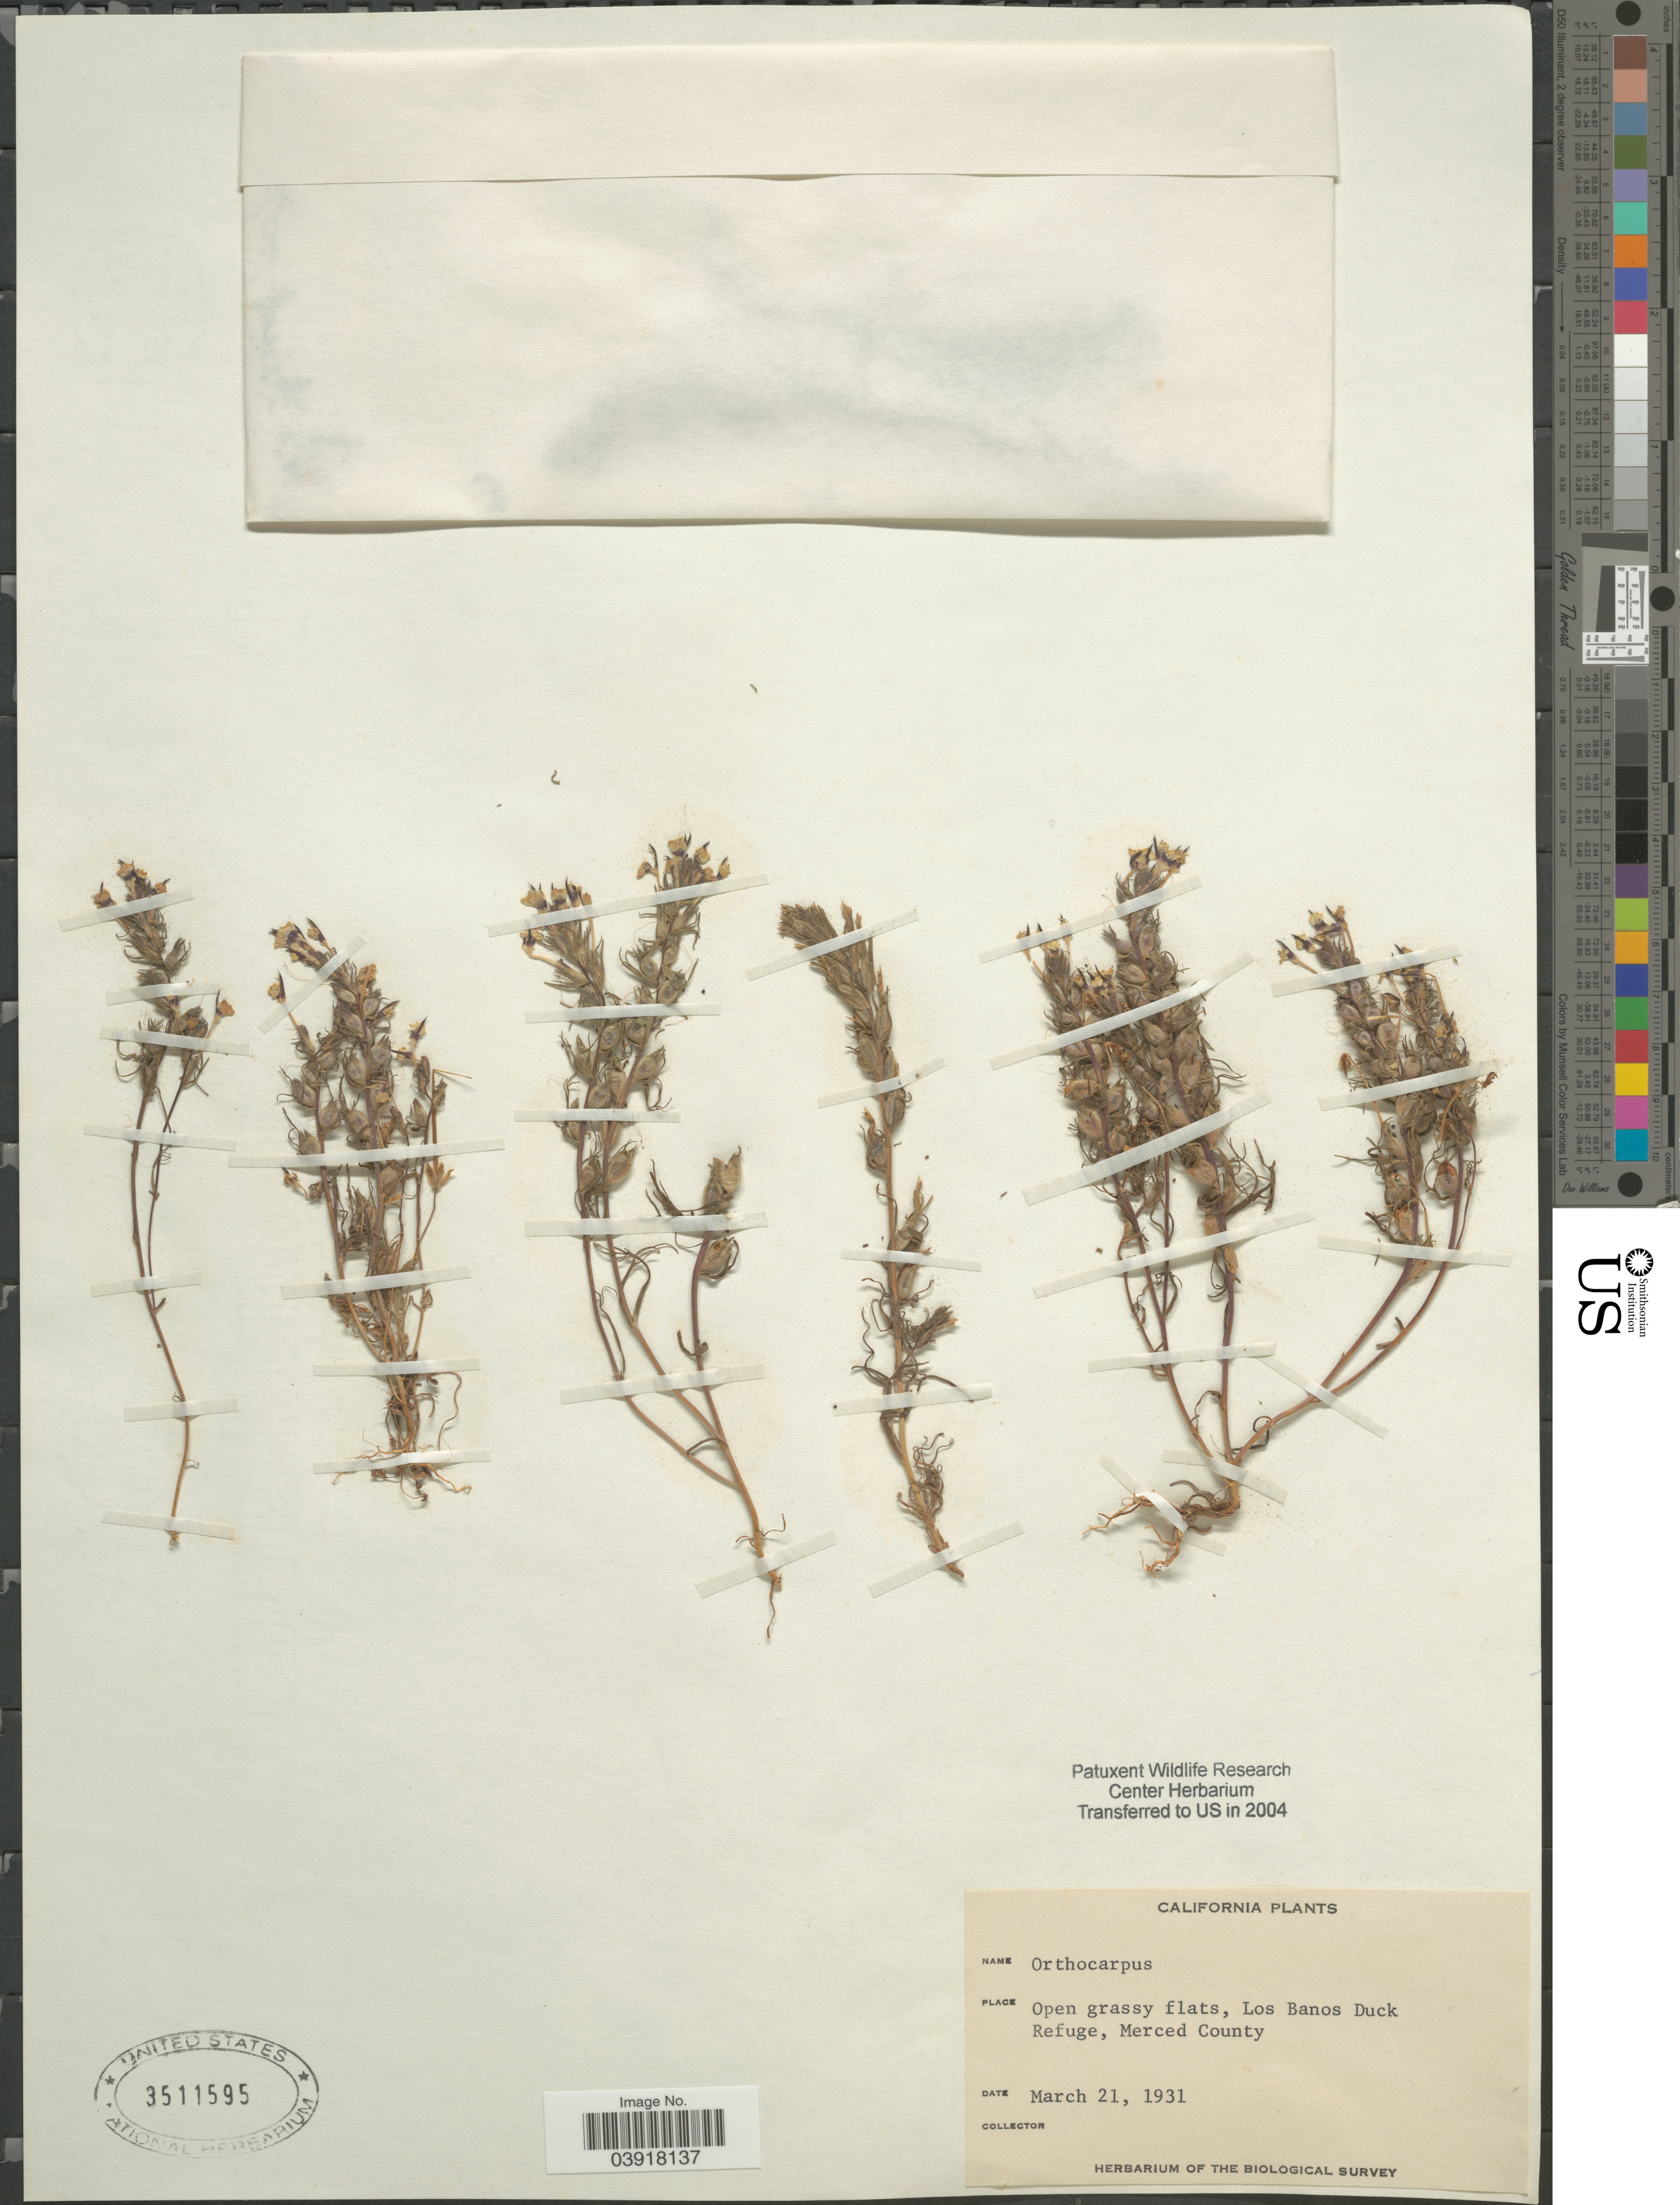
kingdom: Plantae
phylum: Tracheophyta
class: Magnoliopsida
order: Lamiales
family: Orobanchaceae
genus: Orthocarpus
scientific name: Orthocarpus sp.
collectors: ex herb. of the Biological Survey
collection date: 1931-03-21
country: United States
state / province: California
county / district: Merced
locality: Open grassy flats, Los Banos Duck Refuge, Merced County.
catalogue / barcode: US 3511595